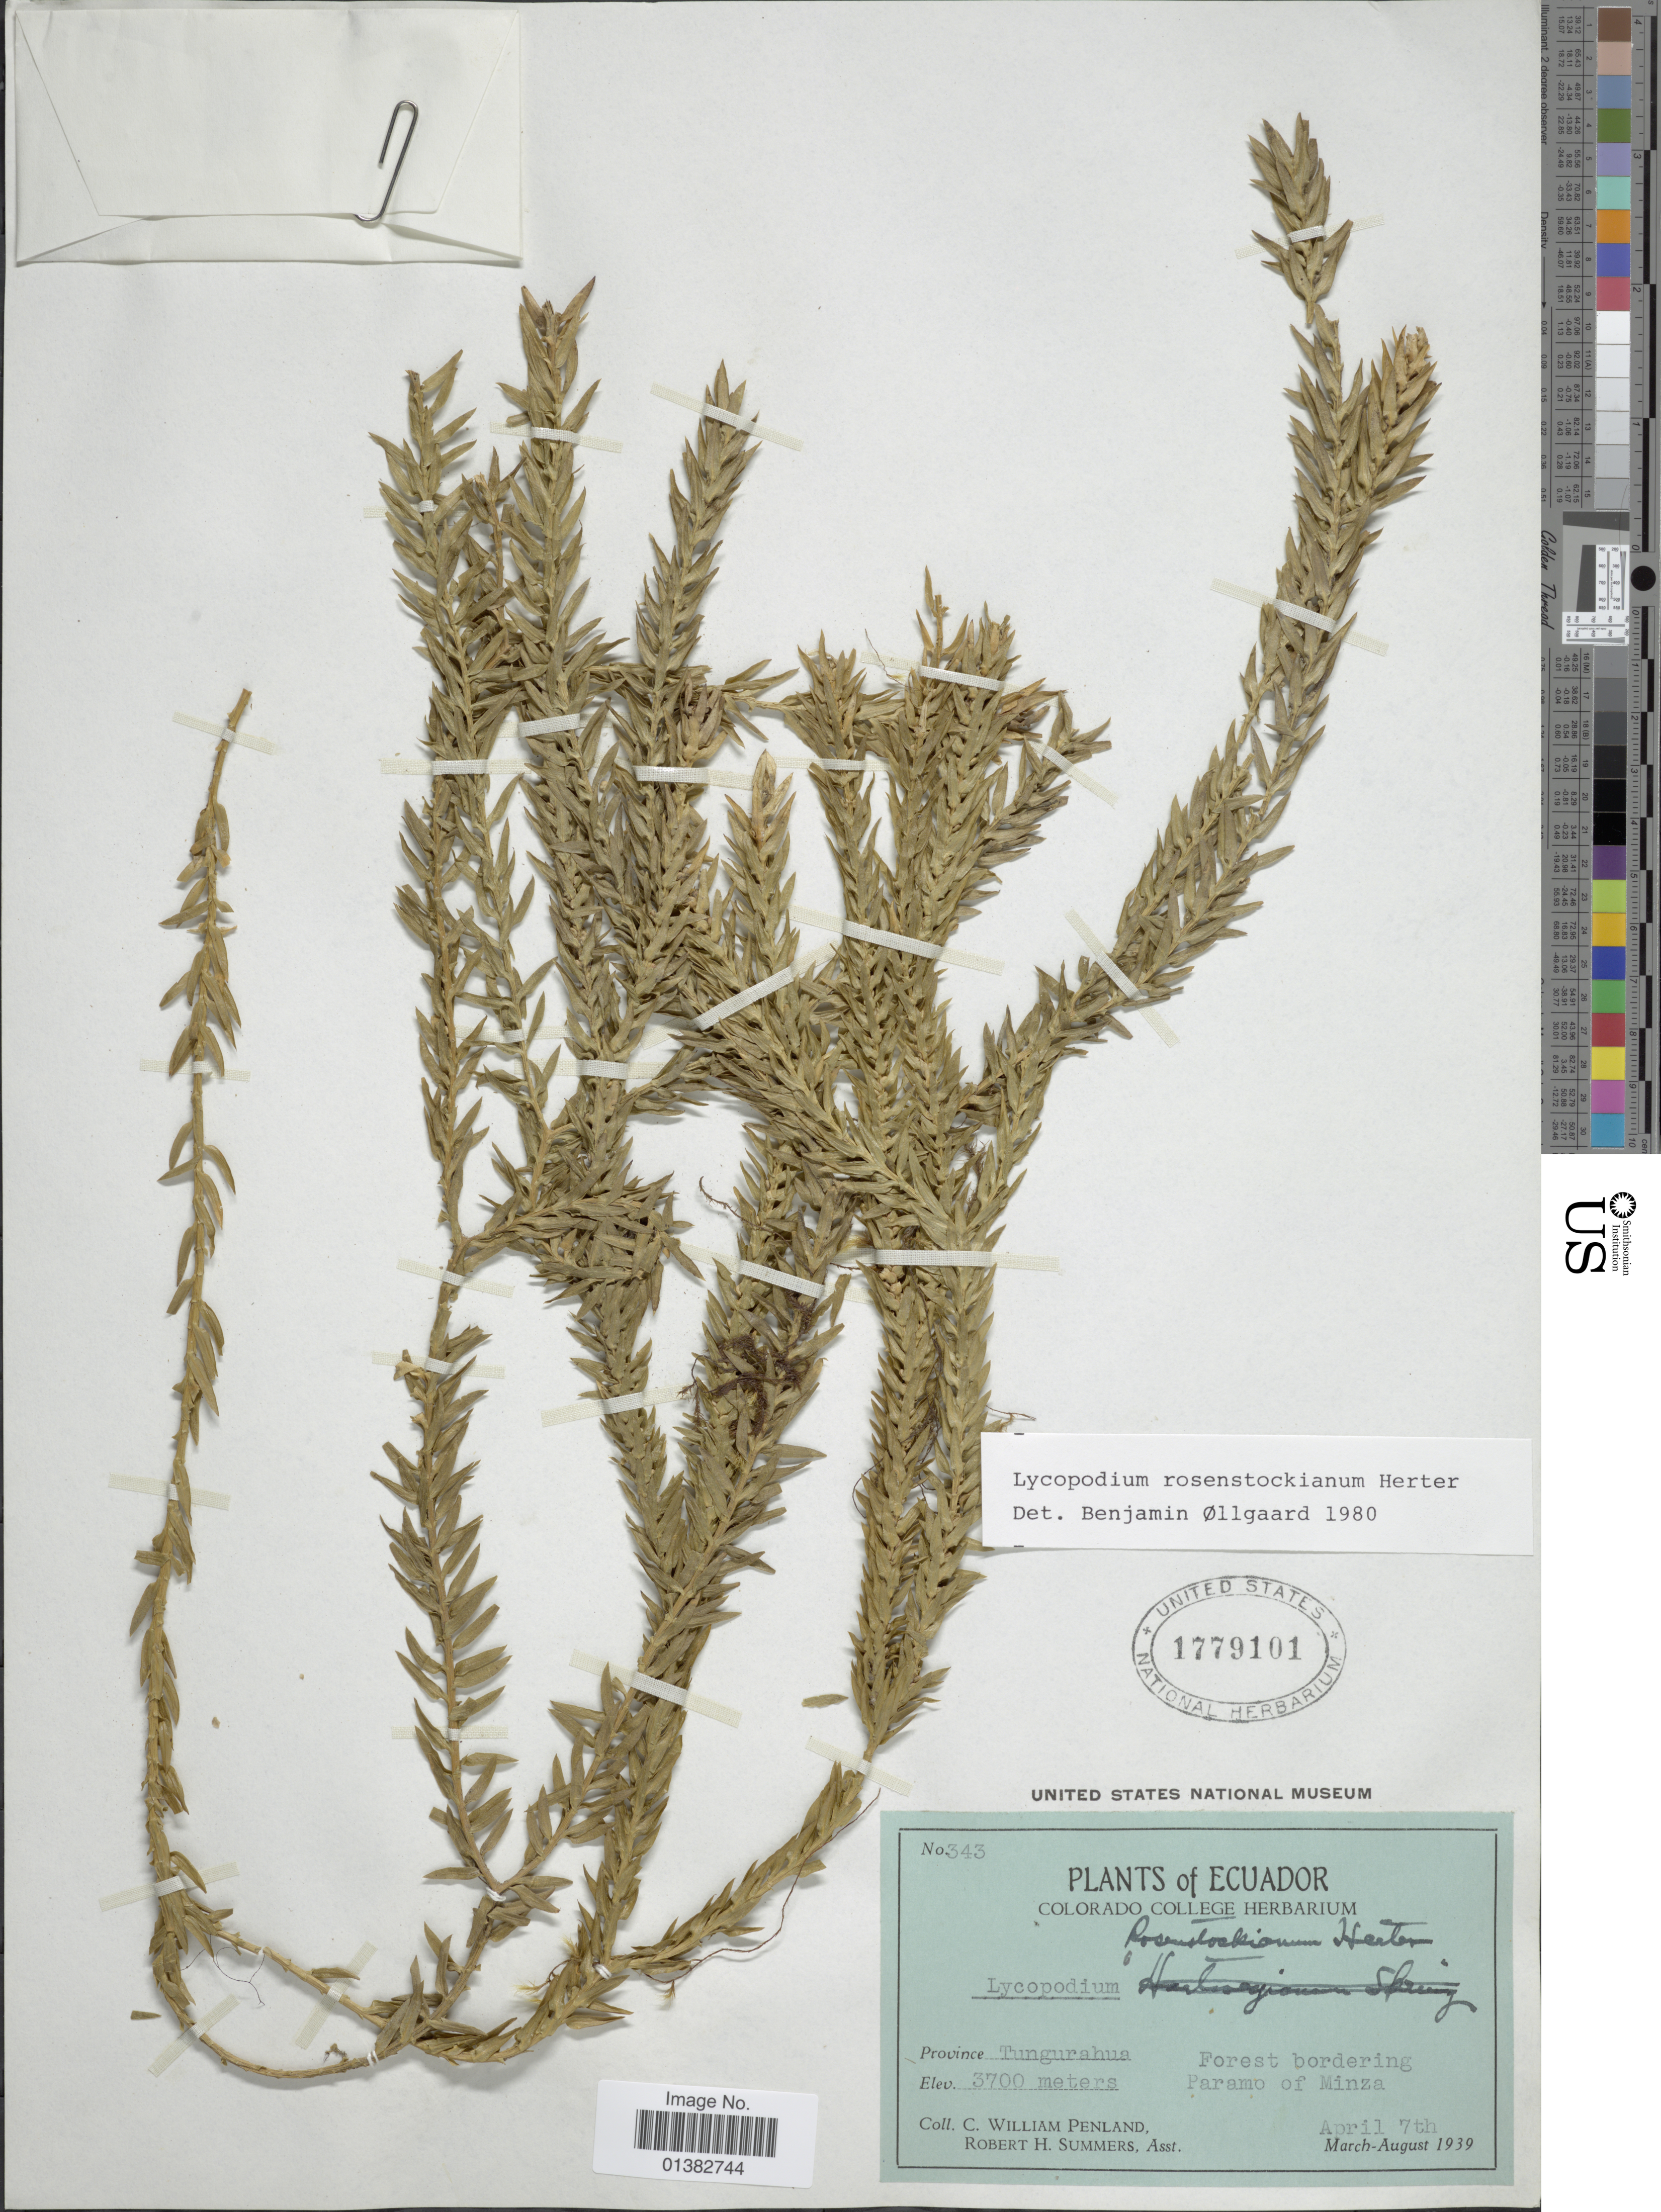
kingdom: Plantae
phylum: Tracheophyta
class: Lycopodiopsida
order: Lycopodiales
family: Lycopodiaceae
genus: Phlegmariurus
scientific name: Phlegmariurus rosenstockianus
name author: (Herter) B. Øllg.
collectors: C. W. Penland & R. Summers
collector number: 343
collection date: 1939-04-07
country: Ecuador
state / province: Tungurahua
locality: Forest bordering, Paramo of Minza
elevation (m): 3700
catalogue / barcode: US 1779101